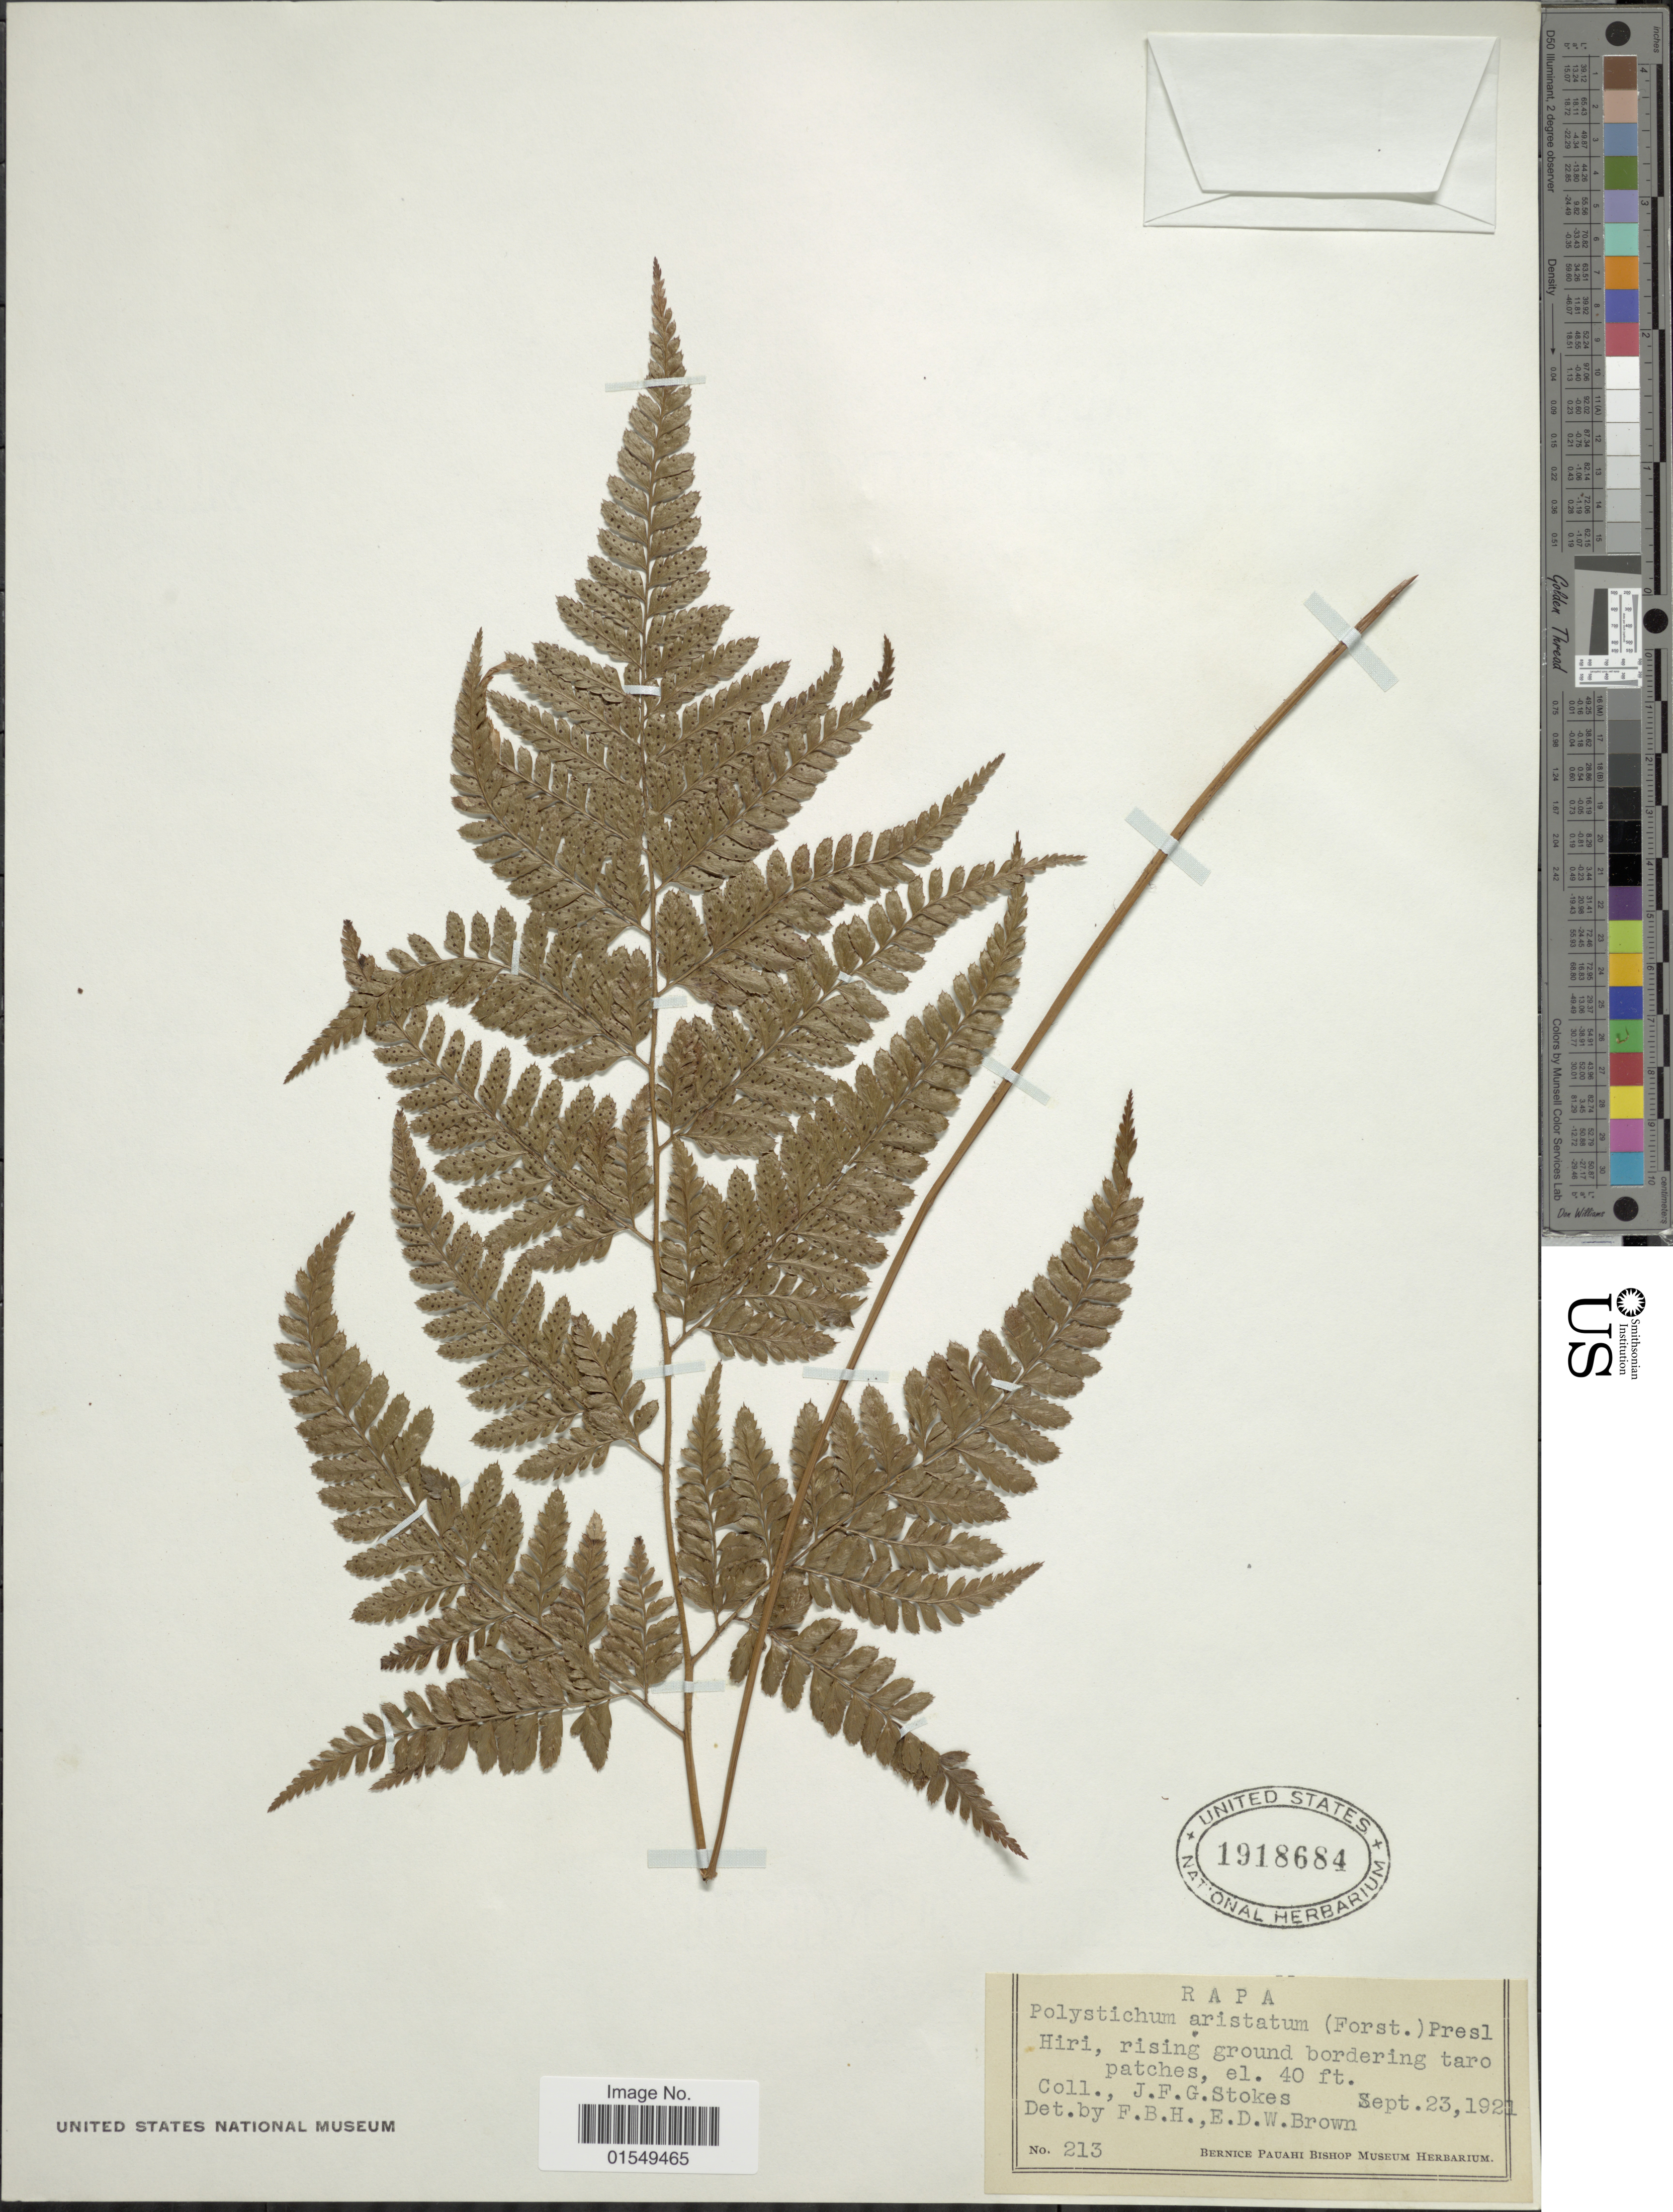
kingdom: Plantae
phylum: Tracheophyta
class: Polypodiopsida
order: Polypodiales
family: Dryopteridaceae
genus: Arachniodes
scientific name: Arachniodes aristata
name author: (G. Forst.) Tindale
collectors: J. F. G. Stokes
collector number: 213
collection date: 1921-09-23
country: French Polynesia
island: Rapa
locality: Rapa, Hiri, rising ground bordering taro patches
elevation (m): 12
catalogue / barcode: US 1918684